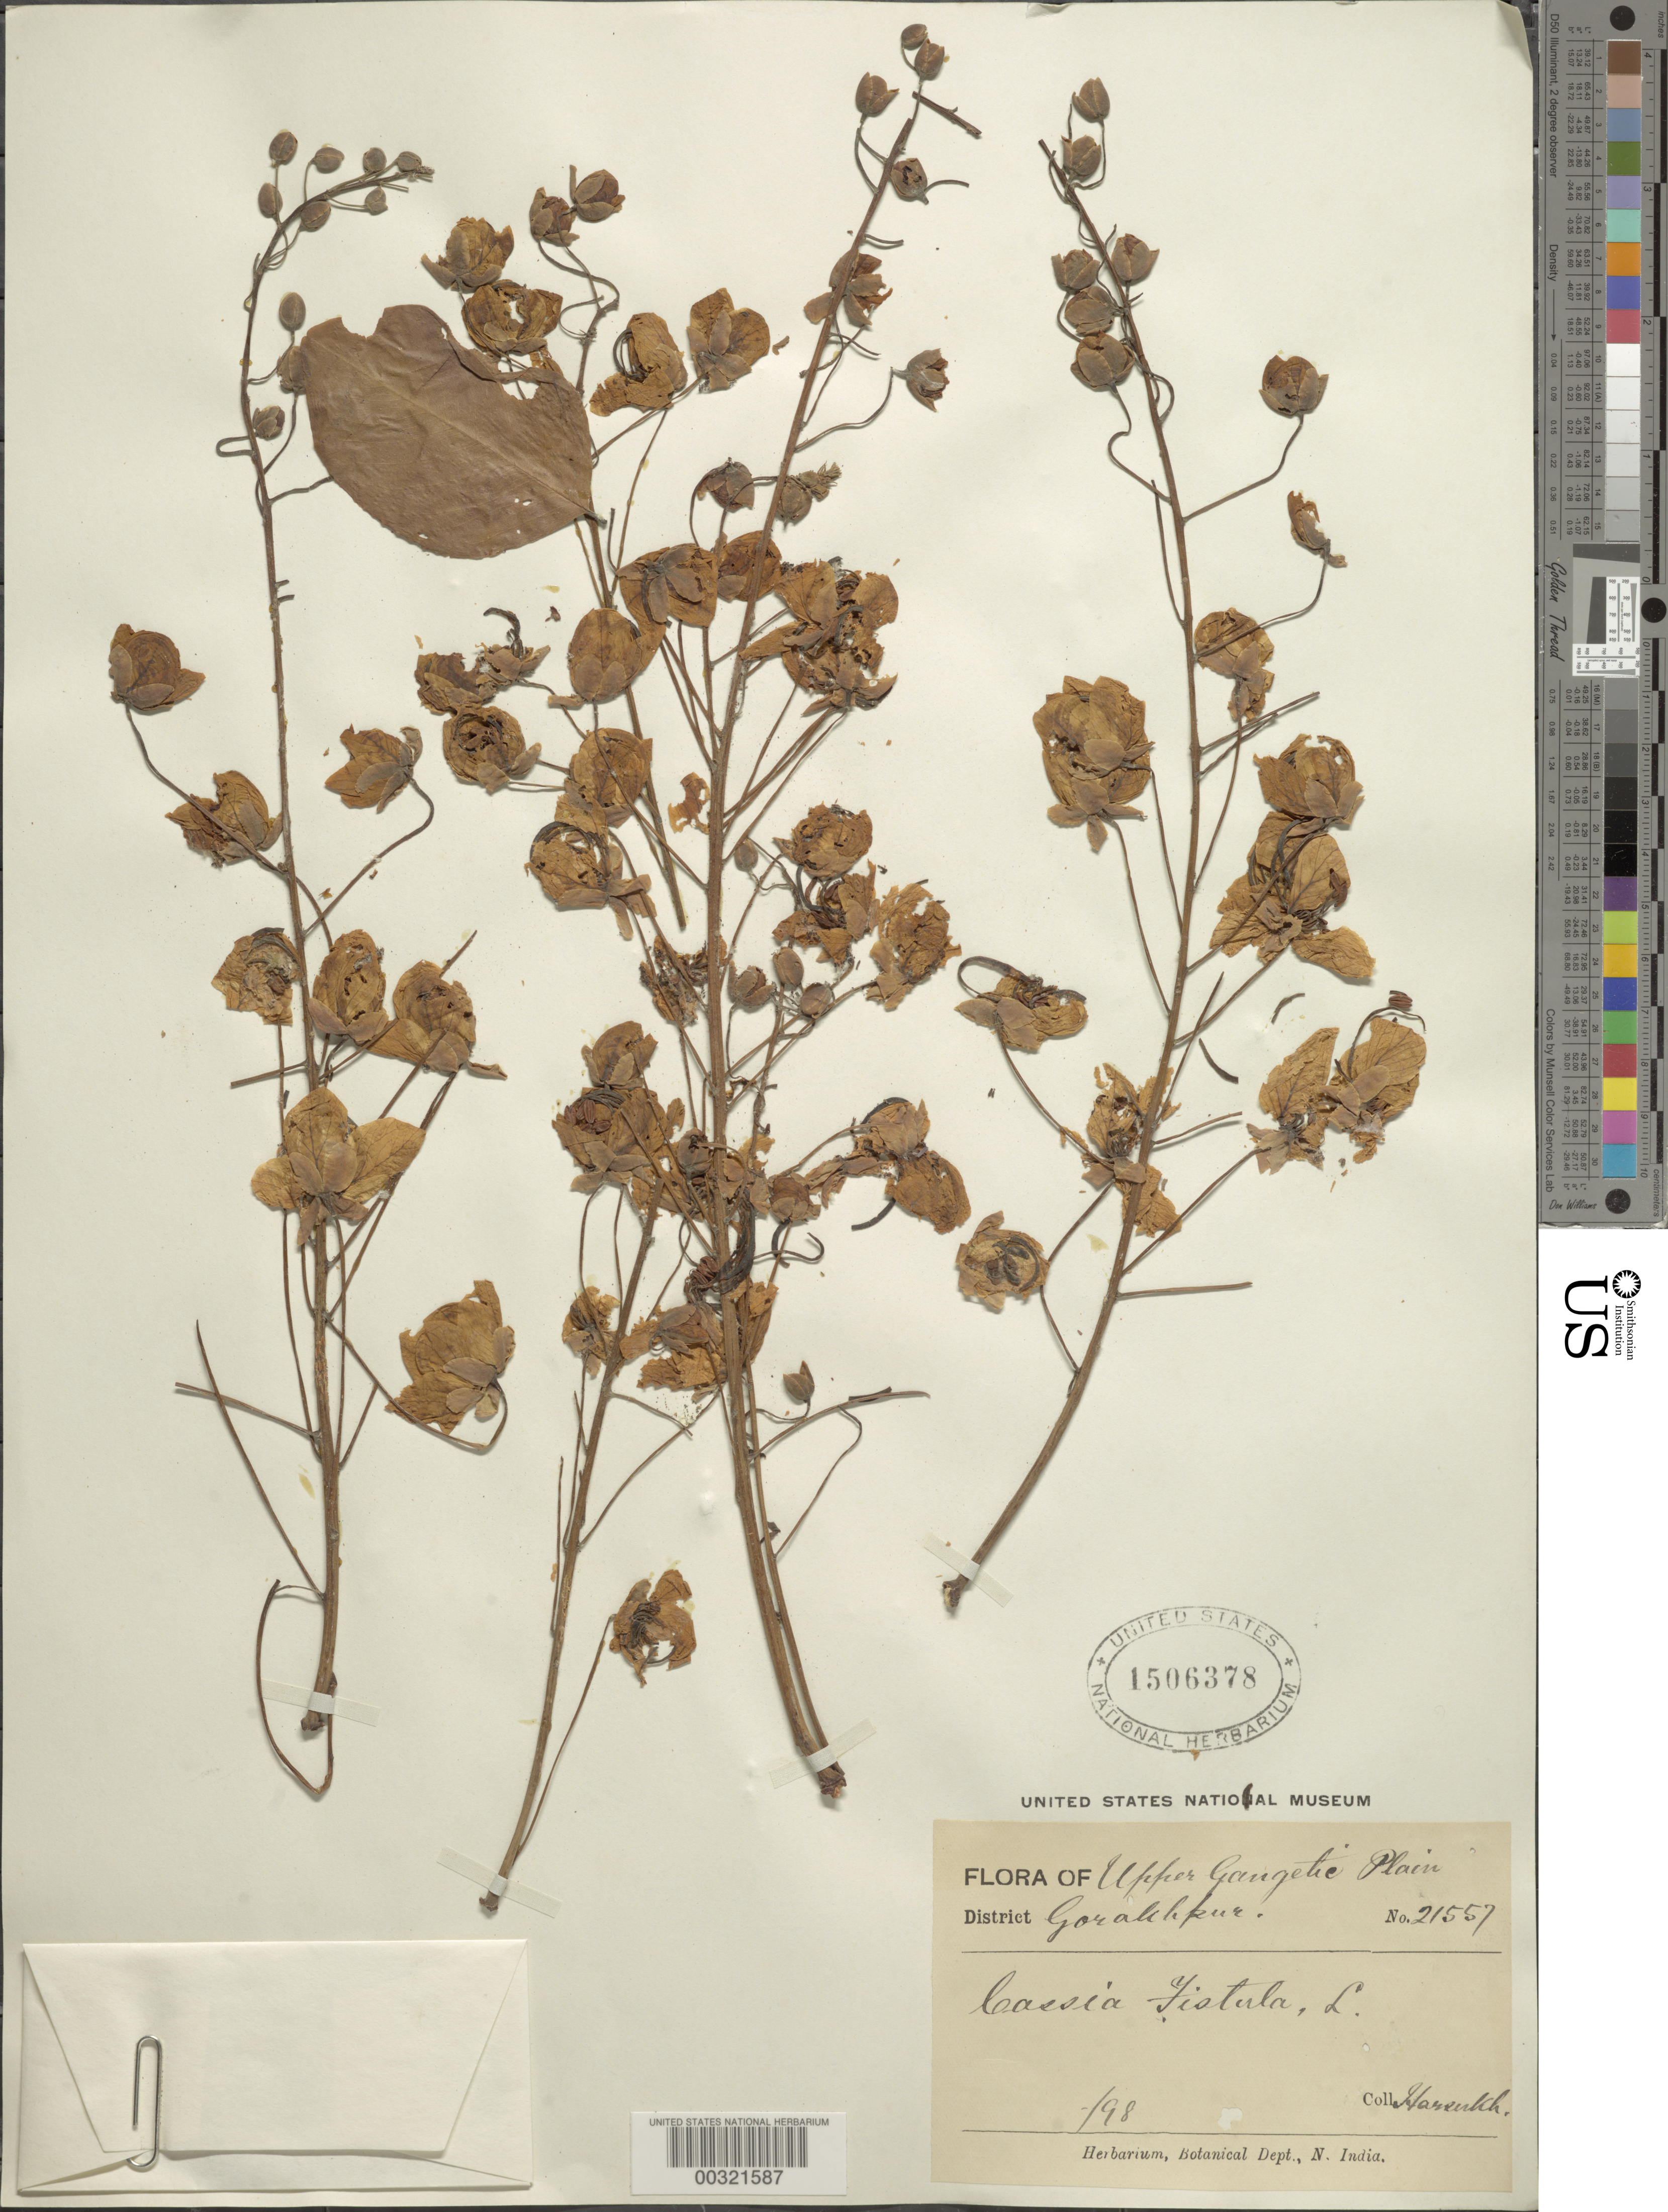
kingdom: Plantae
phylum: Tracheophyta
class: Magnoliopsida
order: Fabales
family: Fabaceae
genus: Cassia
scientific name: Cassia fistula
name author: L.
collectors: -. Harsukh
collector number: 21557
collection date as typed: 1898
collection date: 1898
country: India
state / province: Uttar Pradesh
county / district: Gorakhpur ?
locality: Goralehpur dist. [= gorakhpur dist.?], upper gangetic plain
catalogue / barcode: US 1506378